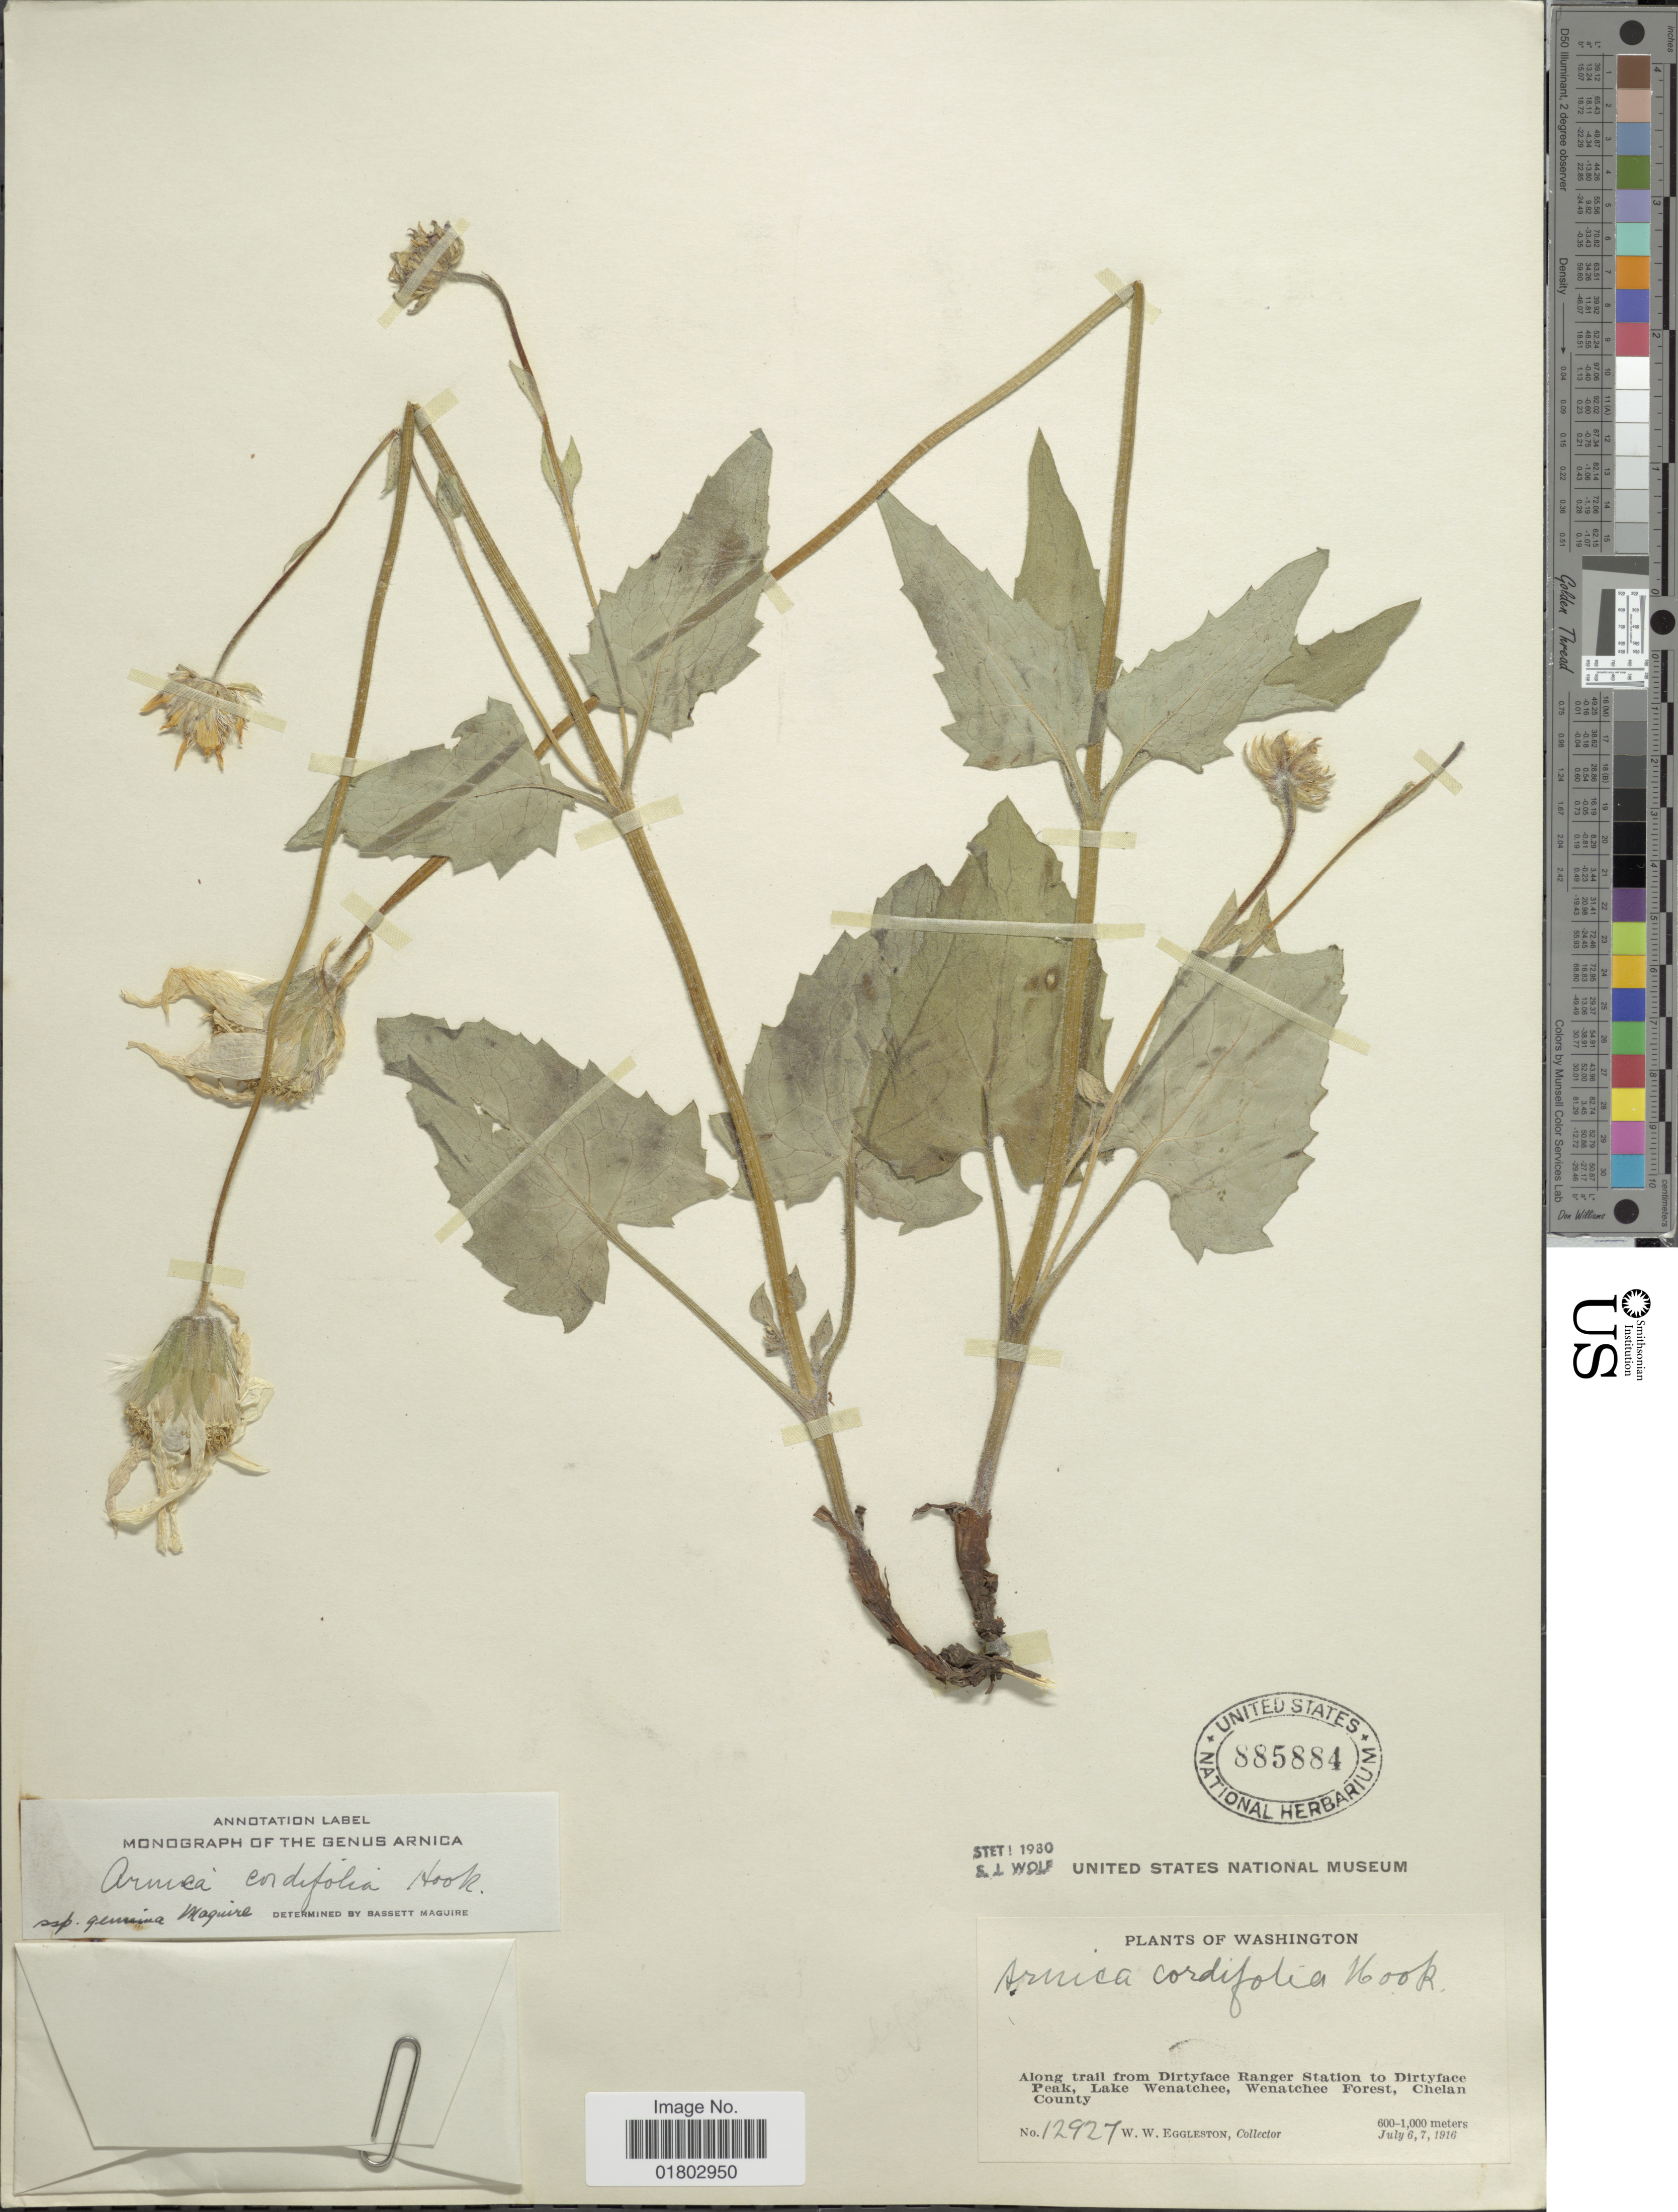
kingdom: Plantae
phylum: Tracheophyta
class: Magnoliopsida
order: Asterales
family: Asteraceae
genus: Arnica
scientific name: Arnica cordifolia subsp. genuina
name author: Maguire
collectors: W. W. Eggleston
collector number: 12927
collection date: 1916-07-06/1916-07-07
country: United States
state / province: Washington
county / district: Chelan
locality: Along trail from Dirtyface Ranger Station to Dirtyface Peak, Lake Wenatchee, Wenatchee Forest, Chelan County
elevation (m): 600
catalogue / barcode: US 885884